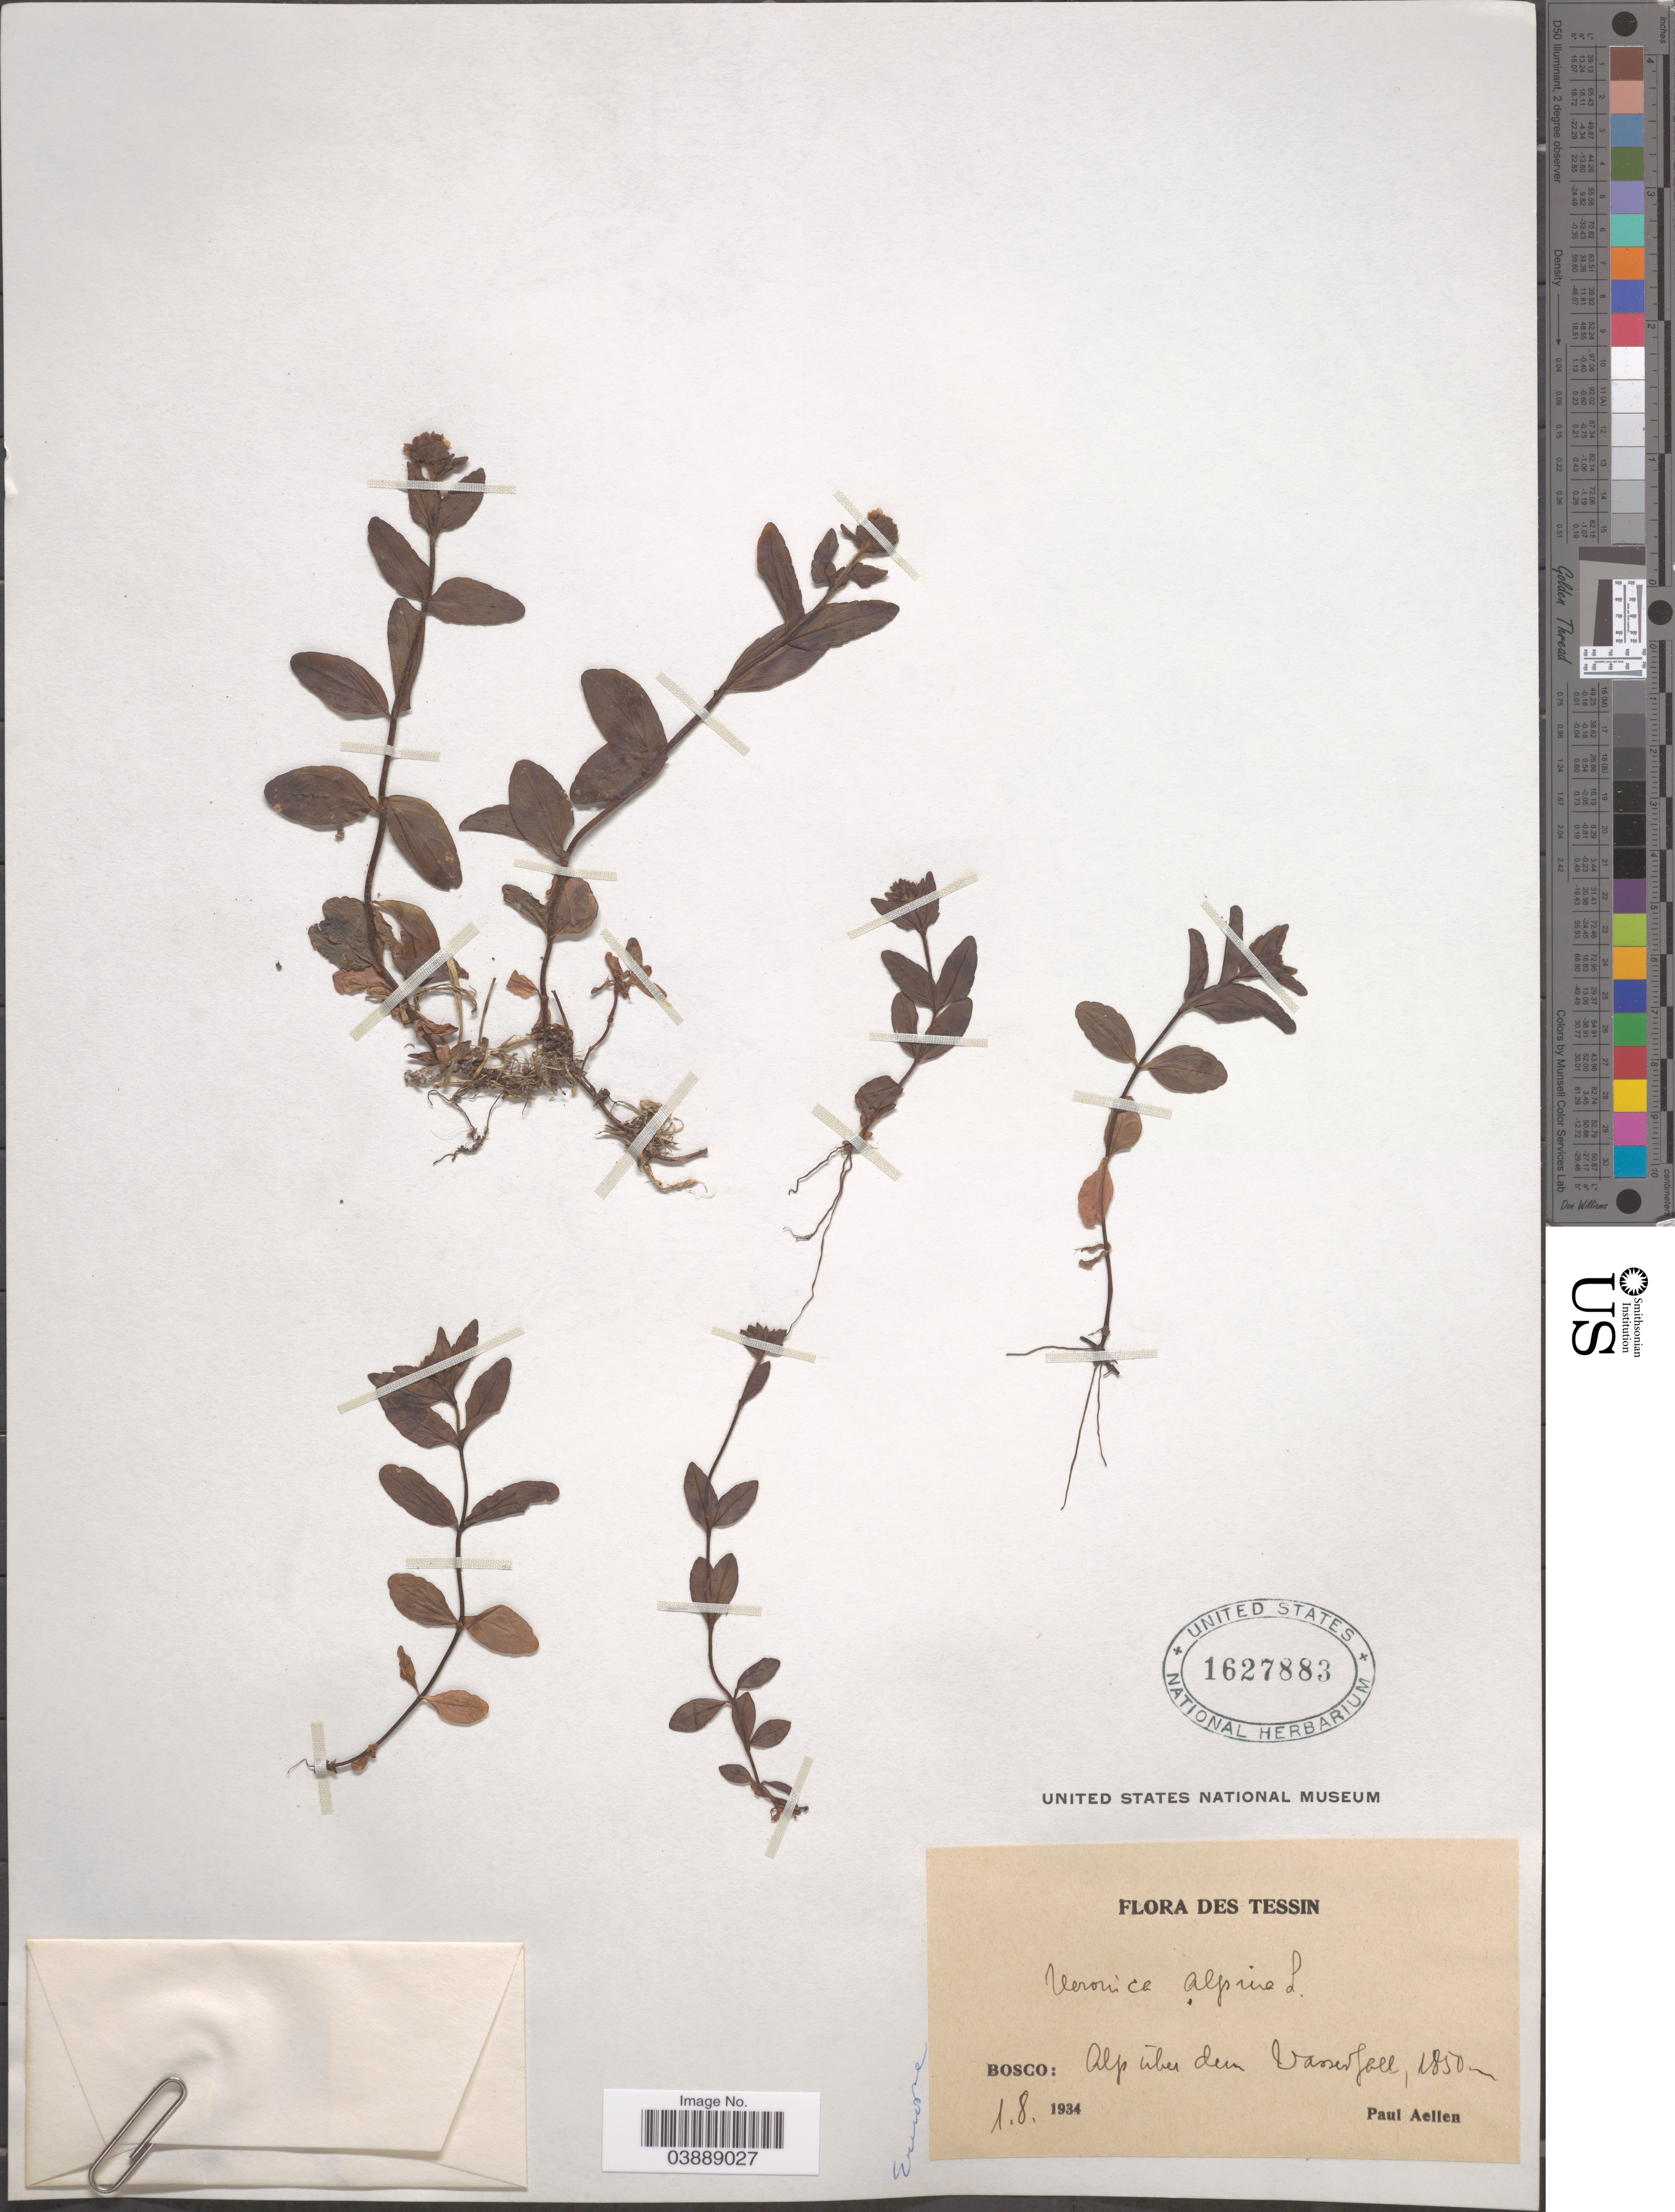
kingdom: Plantae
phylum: Tracheophyta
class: Magnoliopsida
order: Lamiales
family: Plantaginaceae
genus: Veronica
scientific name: Veronica alpina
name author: L.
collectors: P. Aellen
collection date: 1934-08-01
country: Switzerland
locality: Tessin. Bosco: Alp über dem Wasserfall.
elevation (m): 1850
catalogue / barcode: US 1627883